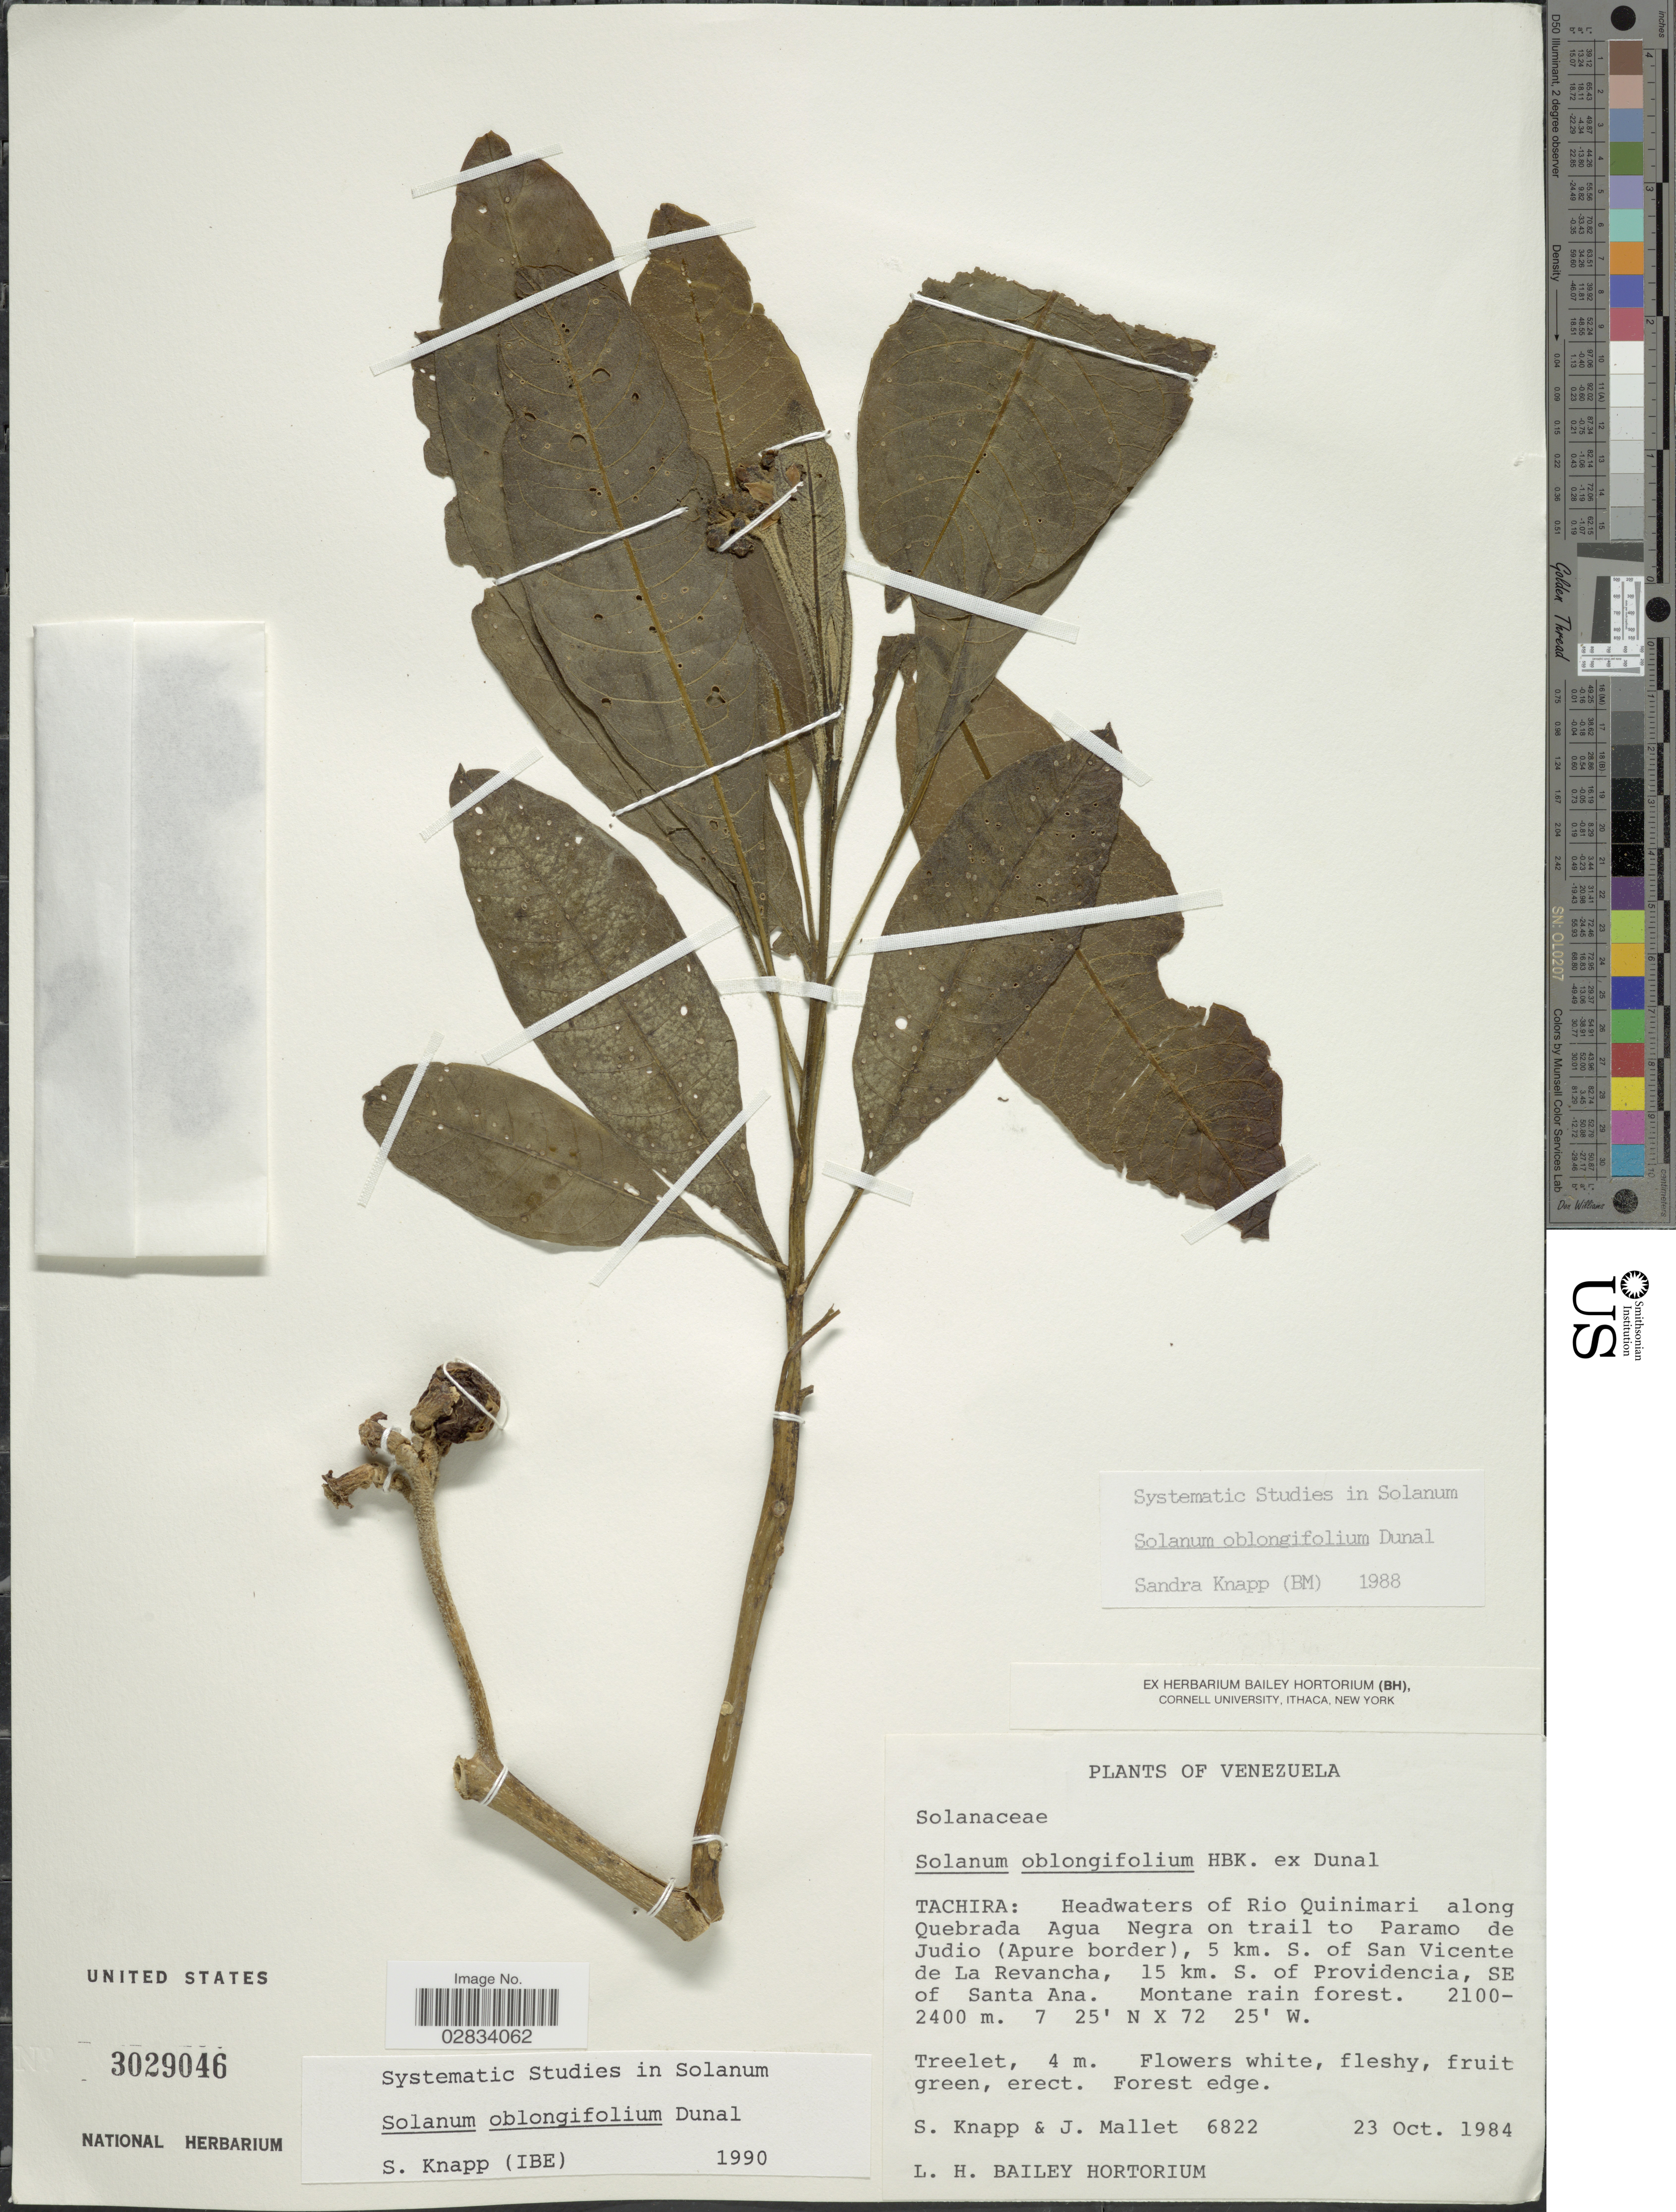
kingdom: Plantae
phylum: Tracheophyta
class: Magnoliopsida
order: Solanales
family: Solanaceae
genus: Solanum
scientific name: Solanum oblongifolium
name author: Duval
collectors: S. Knapp & J. Mallet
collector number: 6822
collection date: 1984-10-23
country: Venezuela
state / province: Tachira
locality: Headwaters of Rio Quinimari along Quebrada Agua Negra on trail to Paramo de Judio (Apure border), 5 km. S. of San Vicente de La Revancha, 15 km. S. of Providencia, SE of Santa Ana.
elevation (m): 2100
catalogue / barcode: US 3029046